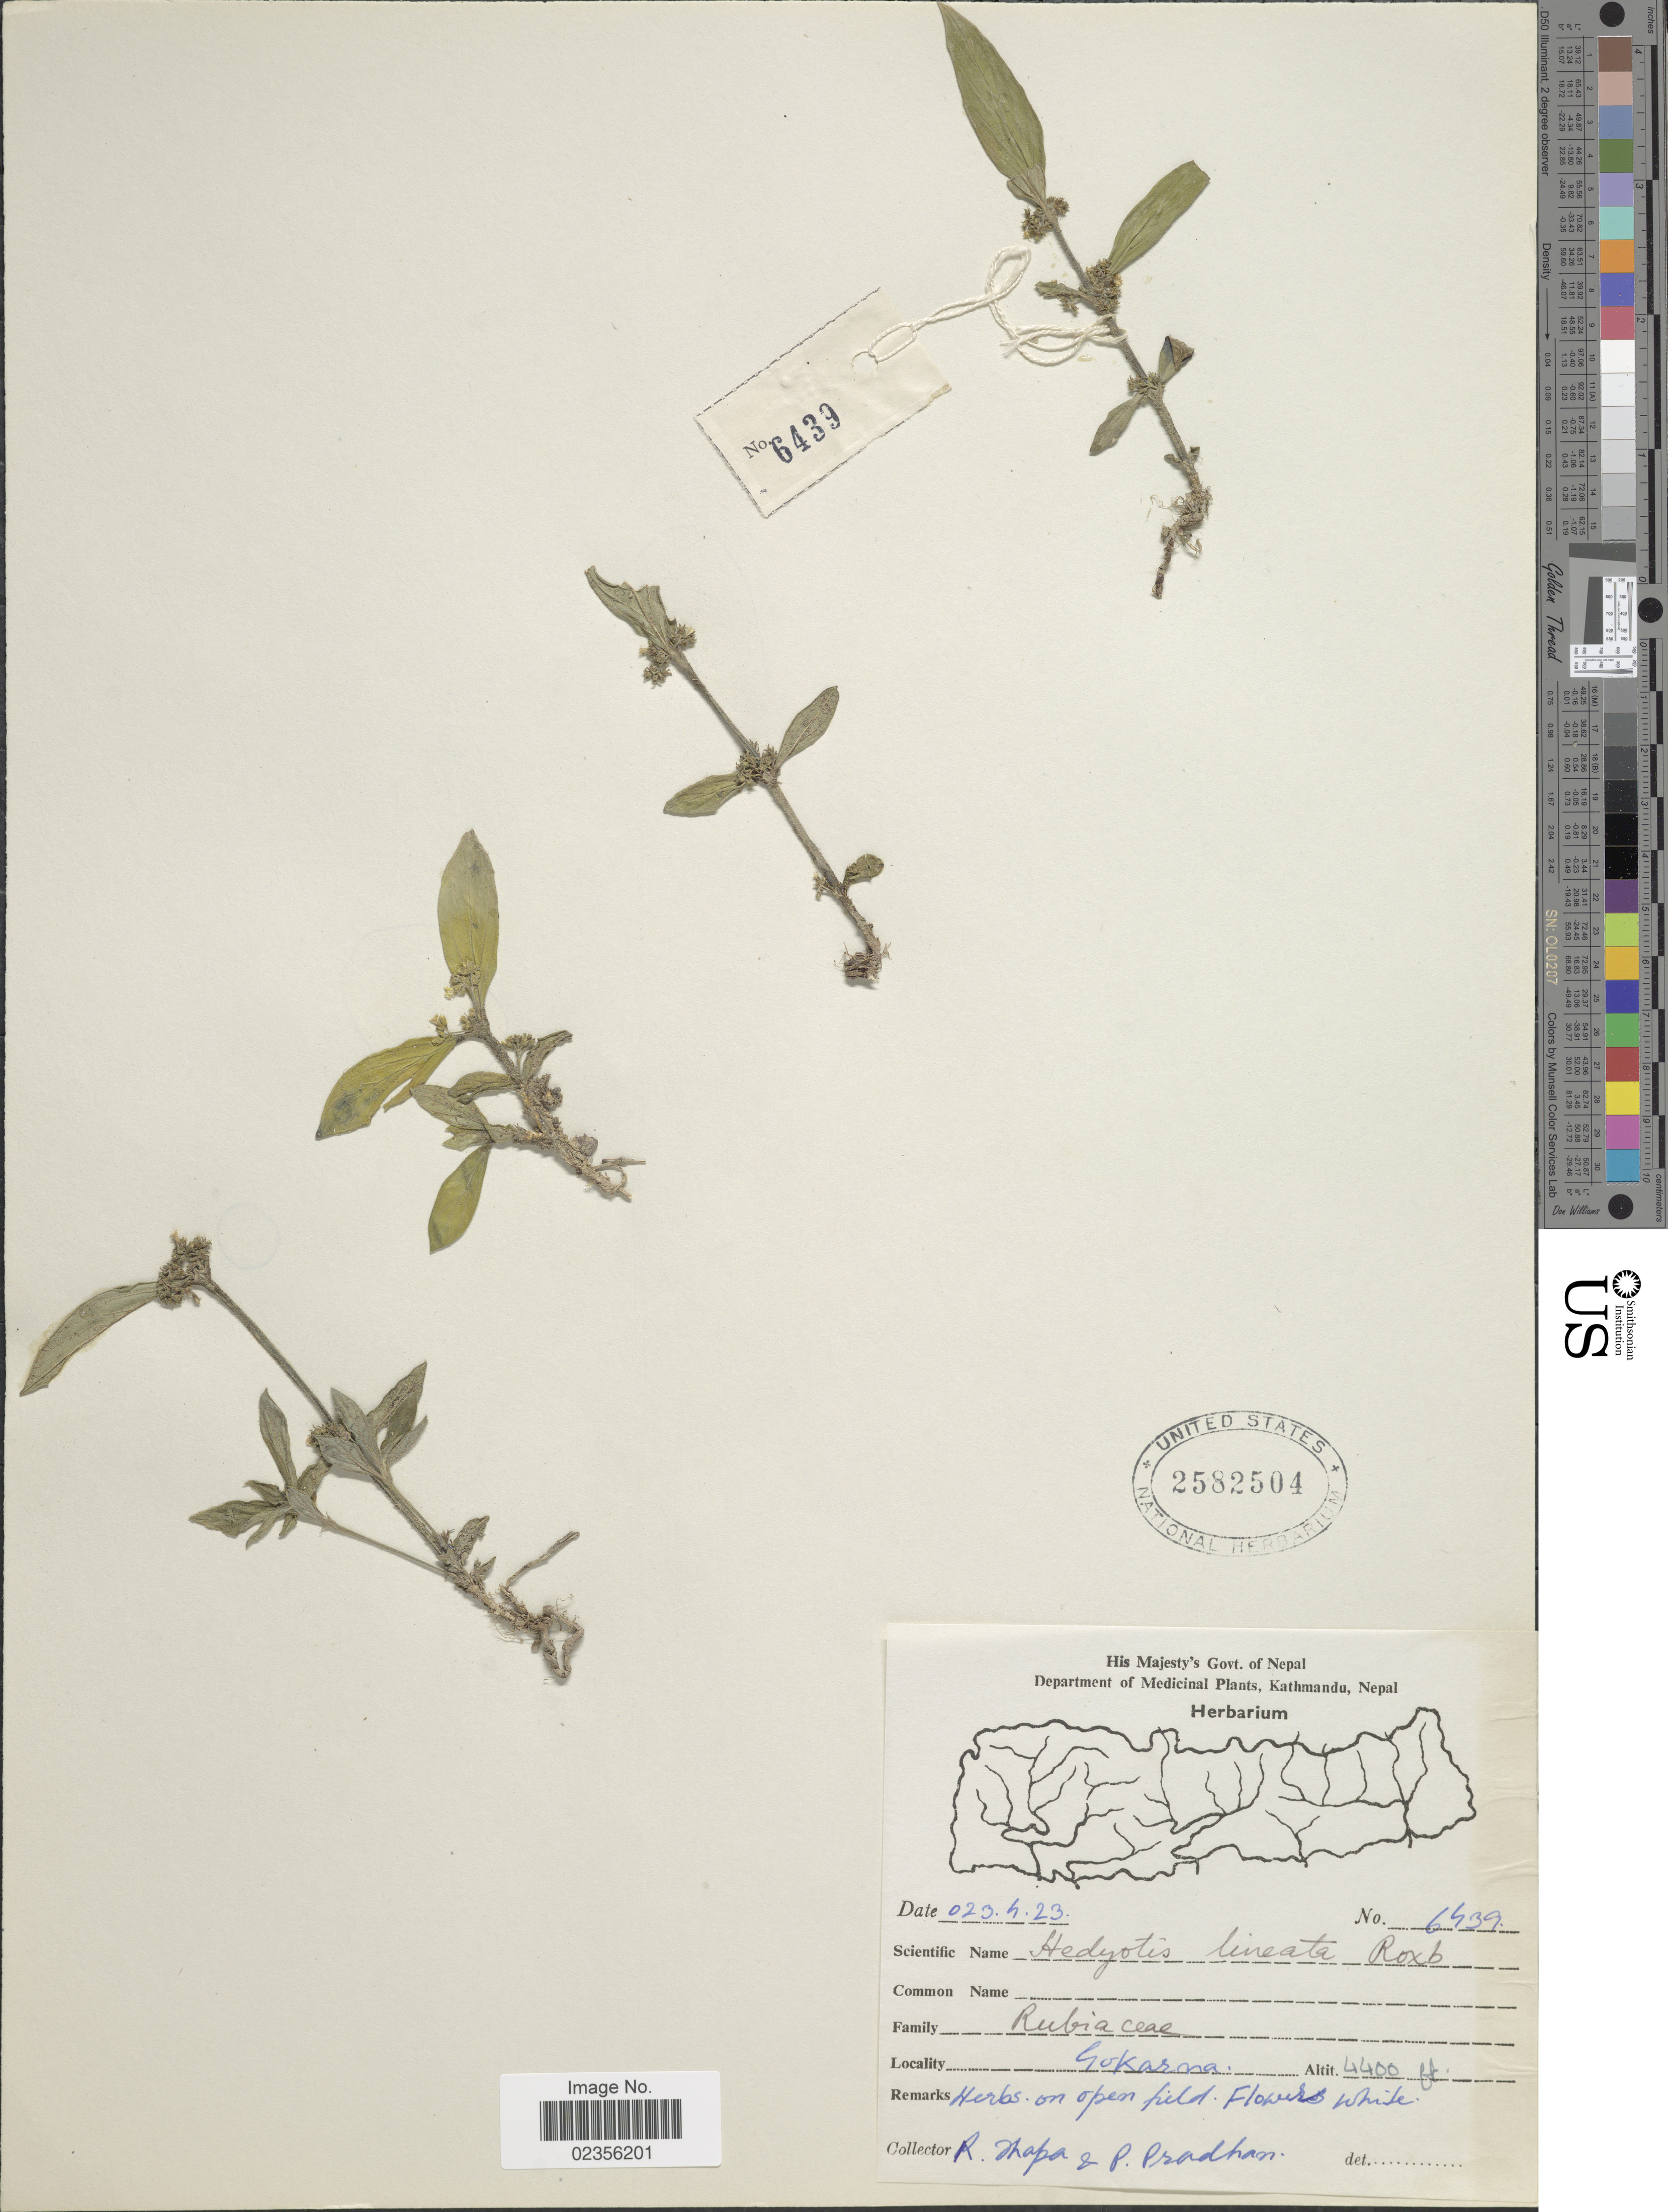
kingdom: Plantae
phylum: Tracheophyta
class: Magnoliopsida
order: Gentianales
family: Rubiaceae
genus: Hedyotis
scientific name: Hedyotis lineata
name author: Roxb.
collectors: R. Thapa & P. Pradhan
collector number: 6439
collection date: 1966-04-23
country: Nepal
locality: Gokarna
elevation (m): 1341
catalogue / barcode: US 2582504